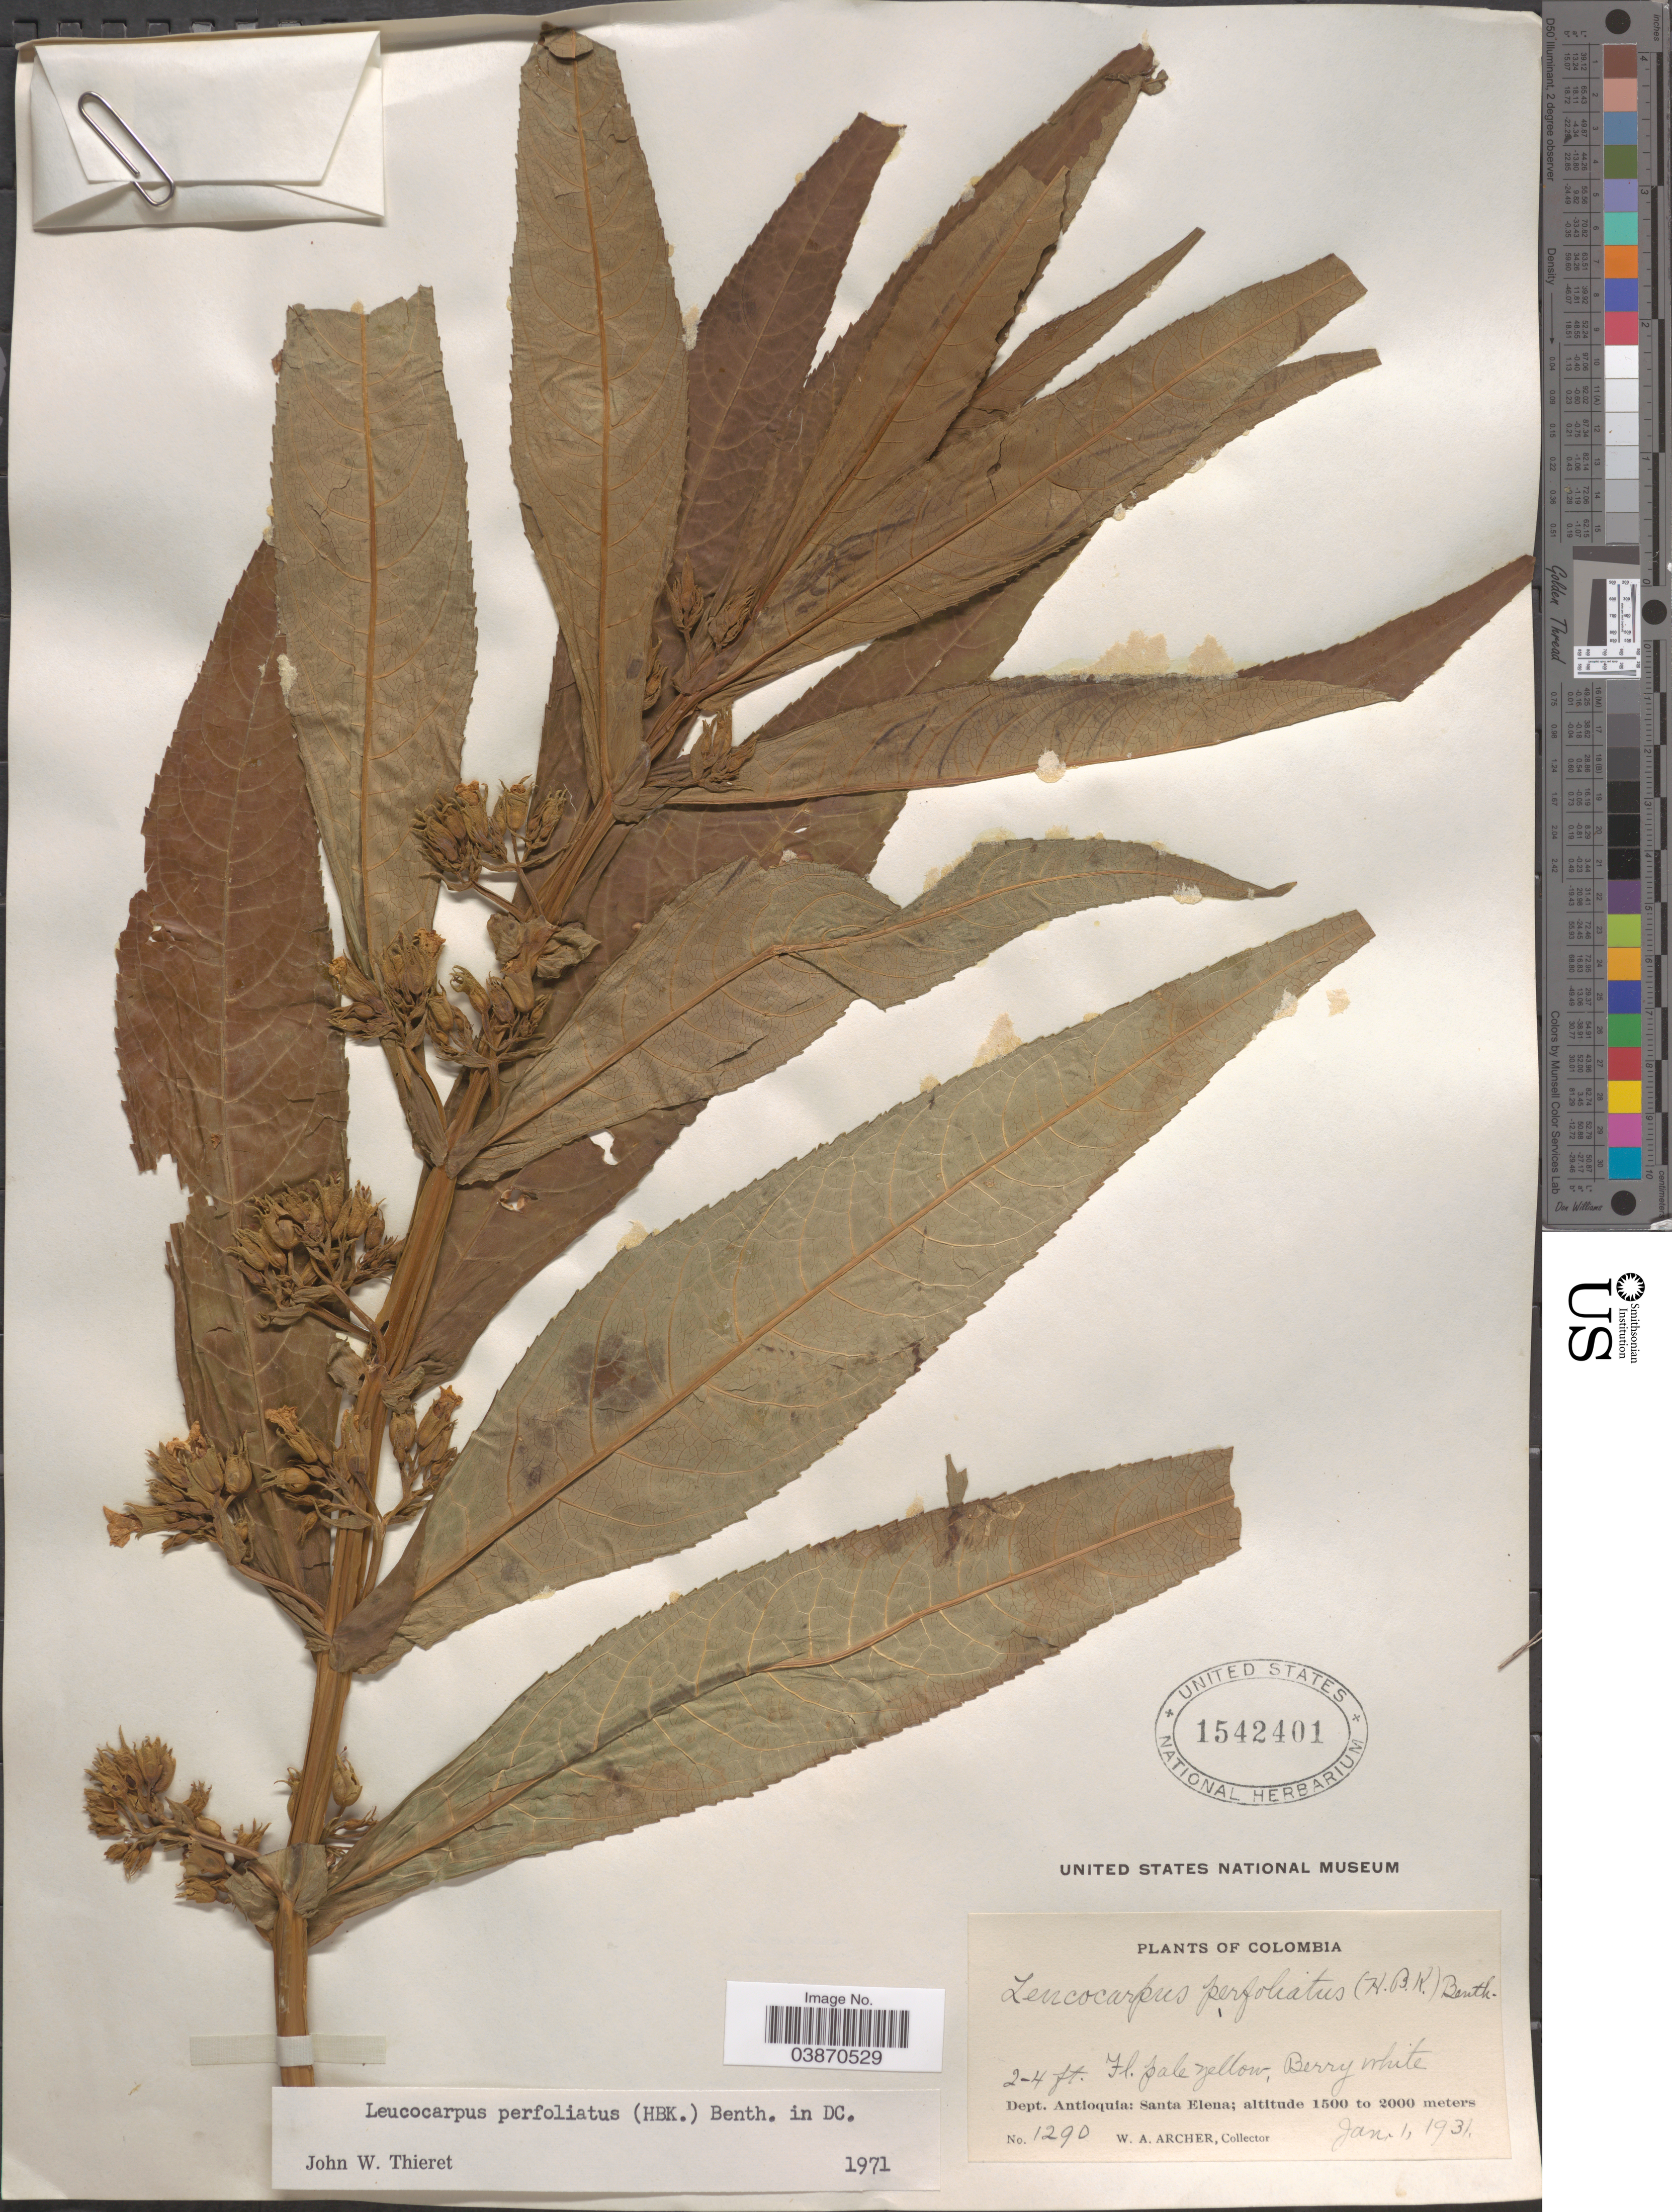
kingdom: Plantae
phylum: Tracheophyta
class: Magnoliopsida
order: Lamiales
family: Phrymaceae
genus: Leucocarpus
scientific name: Leucocarpus perfoliatus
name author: (Kunth) Benth.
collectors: W. Archer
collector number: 1290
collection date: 1931-01-01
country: Colombia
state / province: Antioquia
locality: Dept. Antioquia: Santa Elena.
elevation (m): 1500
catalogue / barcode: US 1542401